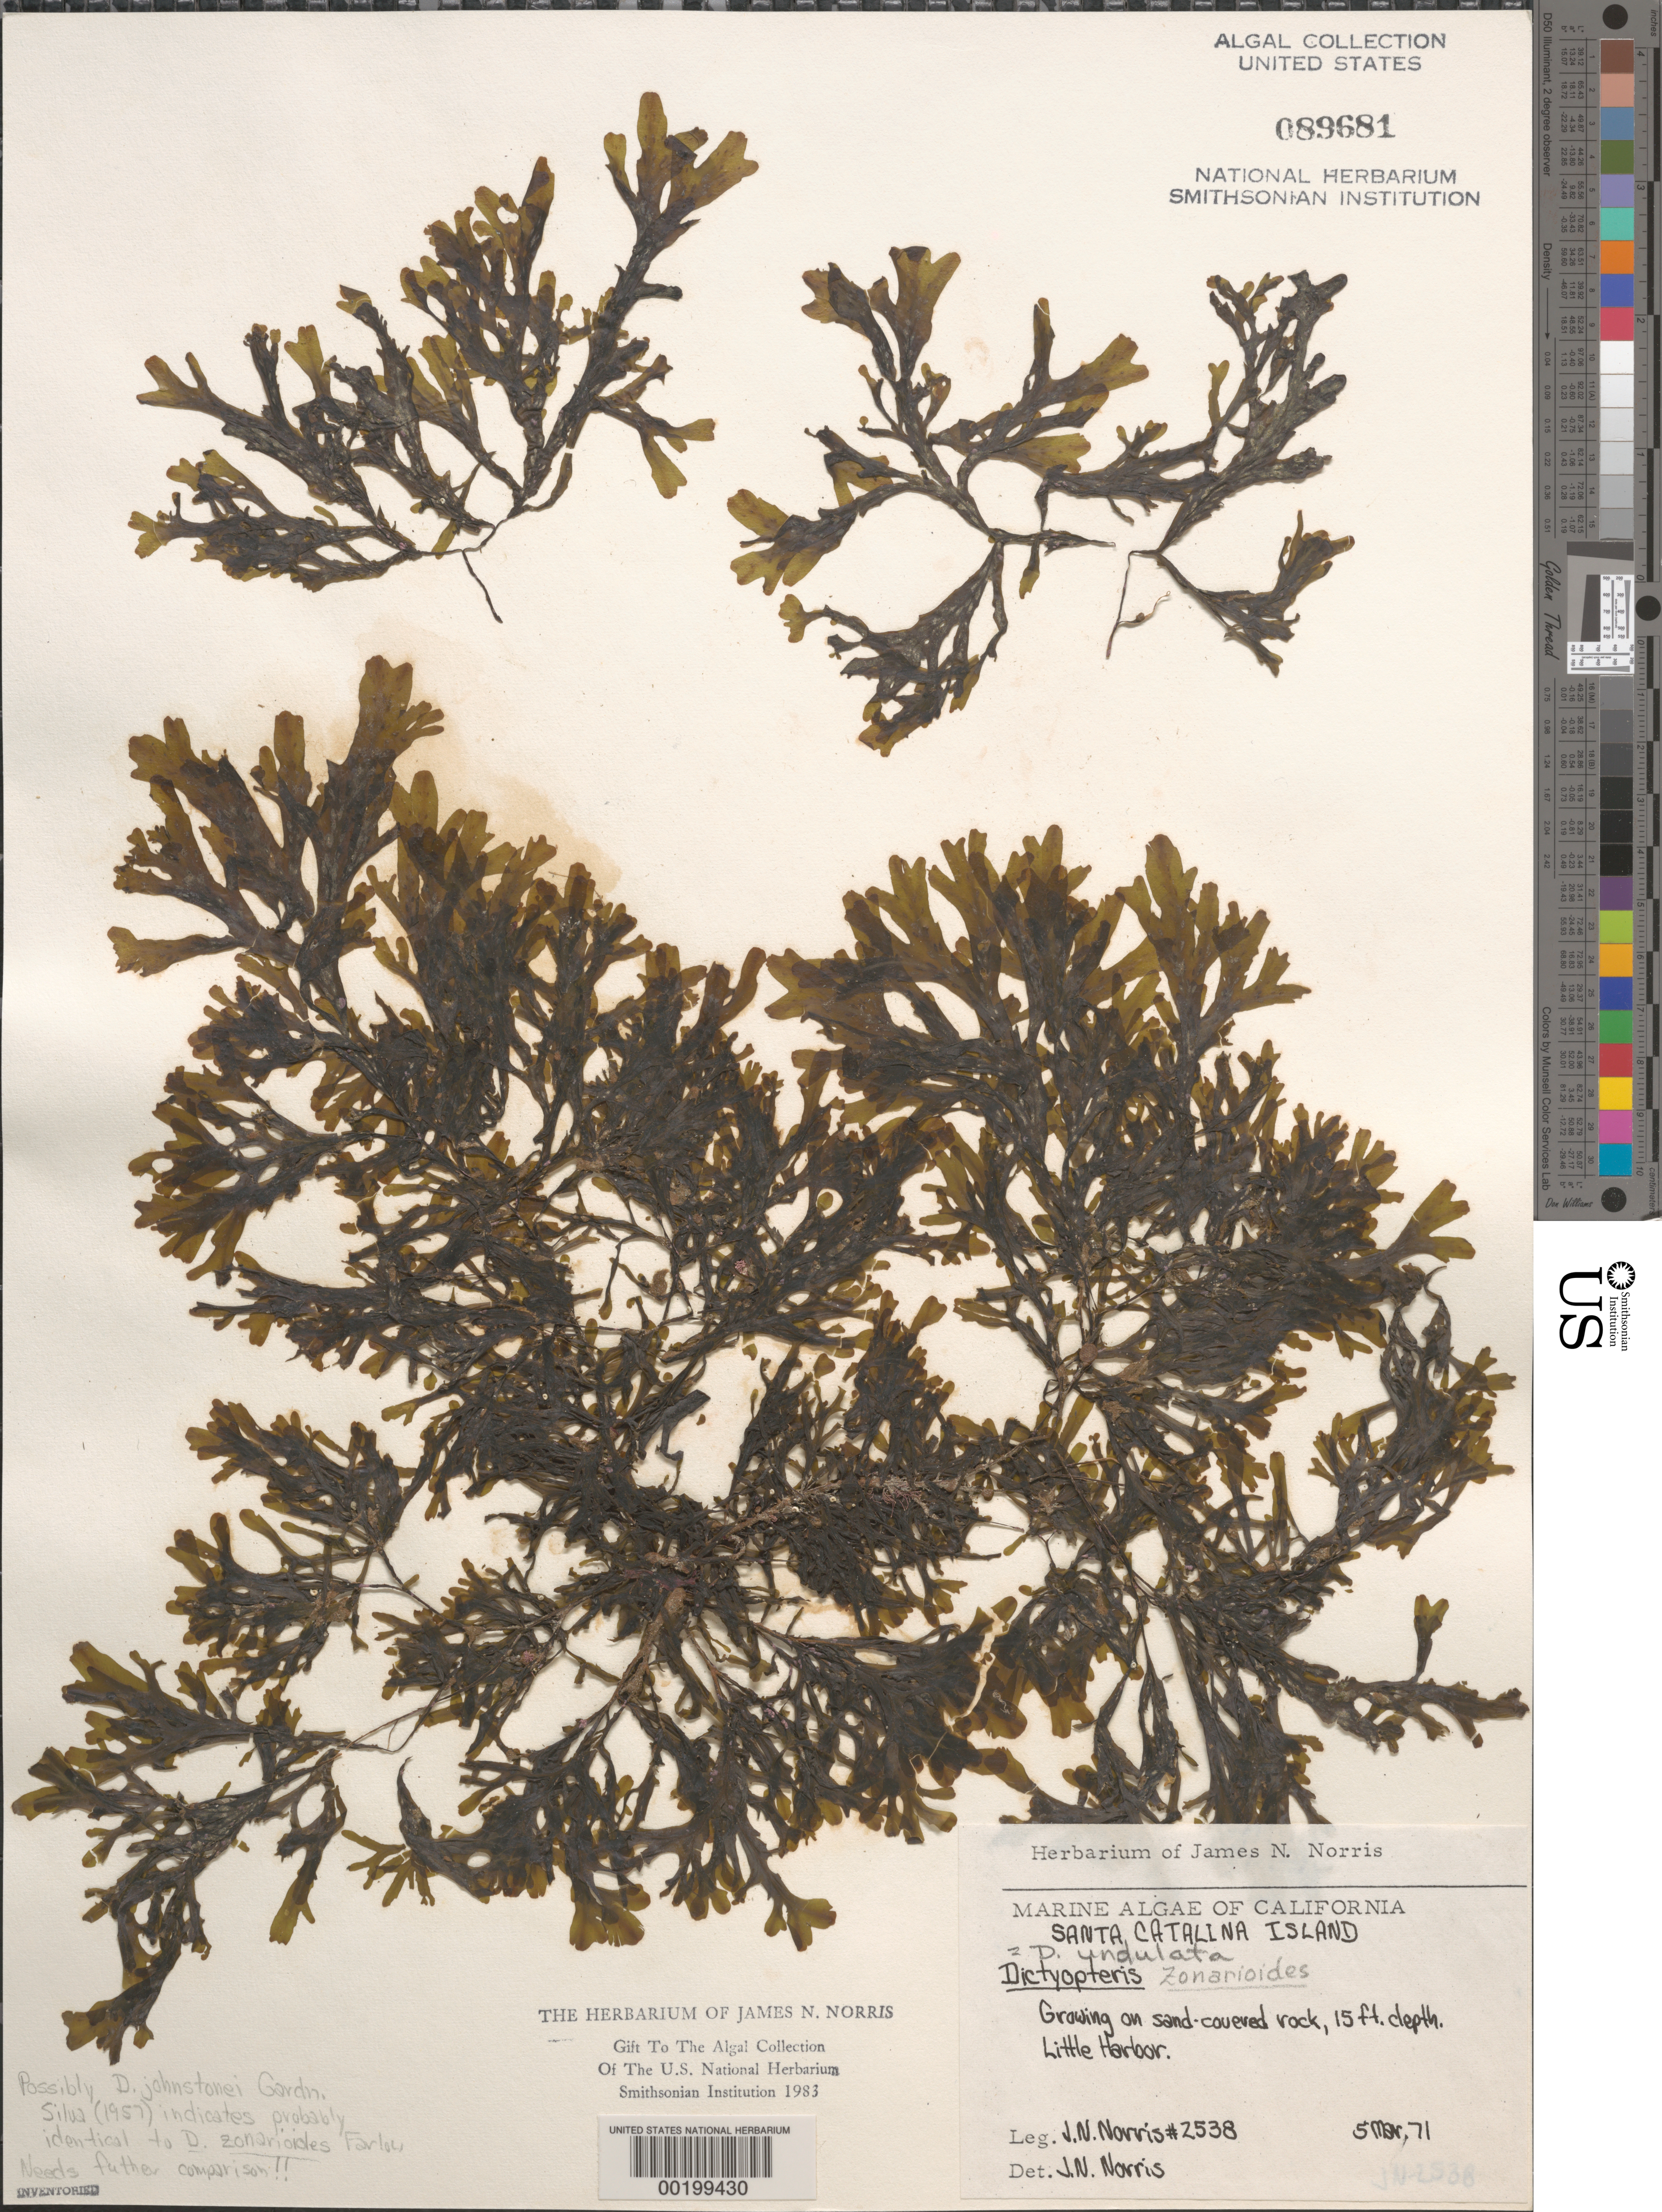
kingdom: Chromista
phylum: Ochrophyta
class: Phaeophyceae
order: Dictyotales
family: Dictyotaceae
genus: Dictyopteris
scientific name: Dictyopteris undulata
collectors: J. N. Norris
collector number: JN-2538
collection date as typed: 05 Mar 1971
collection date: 1971-03-05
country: United States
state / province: California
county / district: Los Angeles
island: Santa Catalina Island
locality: Little Harbor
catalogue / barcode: US 89681